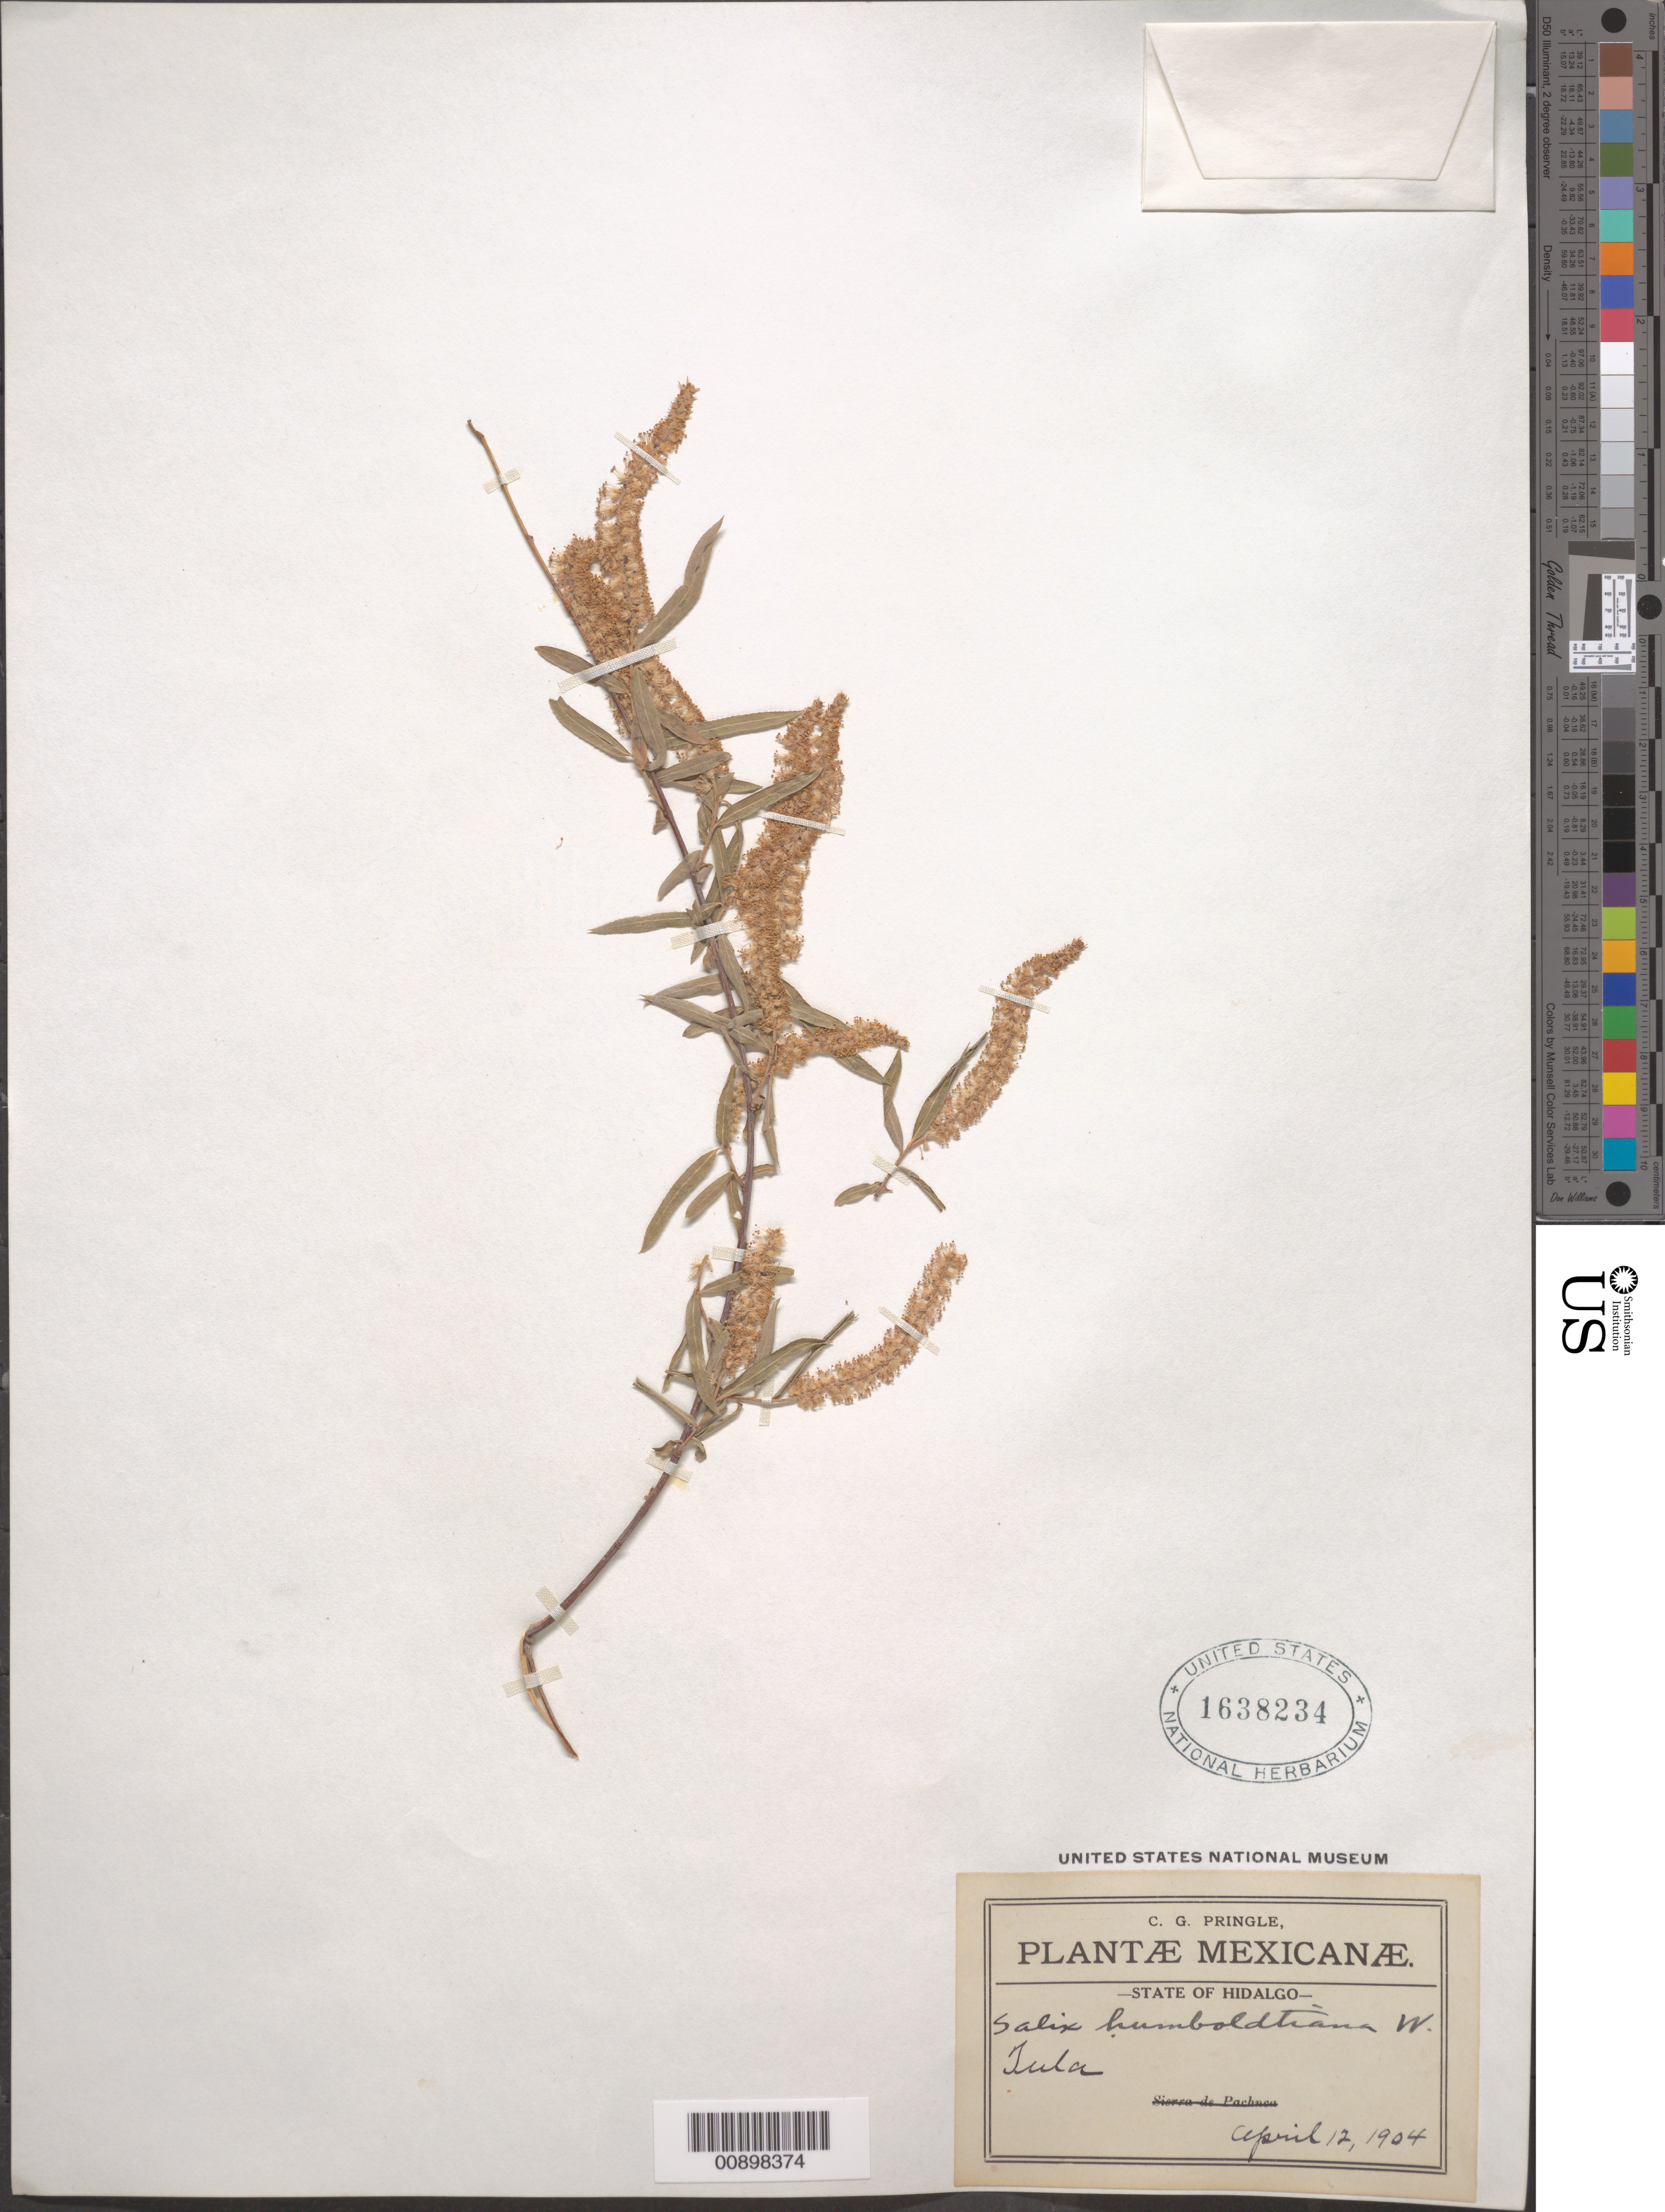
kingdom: Plantae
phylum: Tracheophyta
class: Magnoliopsida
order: Malpighiales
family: Salicaceae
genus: Salix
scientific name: Salix humboldtiana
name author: Willd.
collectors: C. G. Pringle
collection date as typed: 12 Apr 1904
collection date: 1904-04-12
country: Mexico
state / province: Hidalgo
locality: Tula, State of Hidalgo.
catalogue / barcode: US 1638234